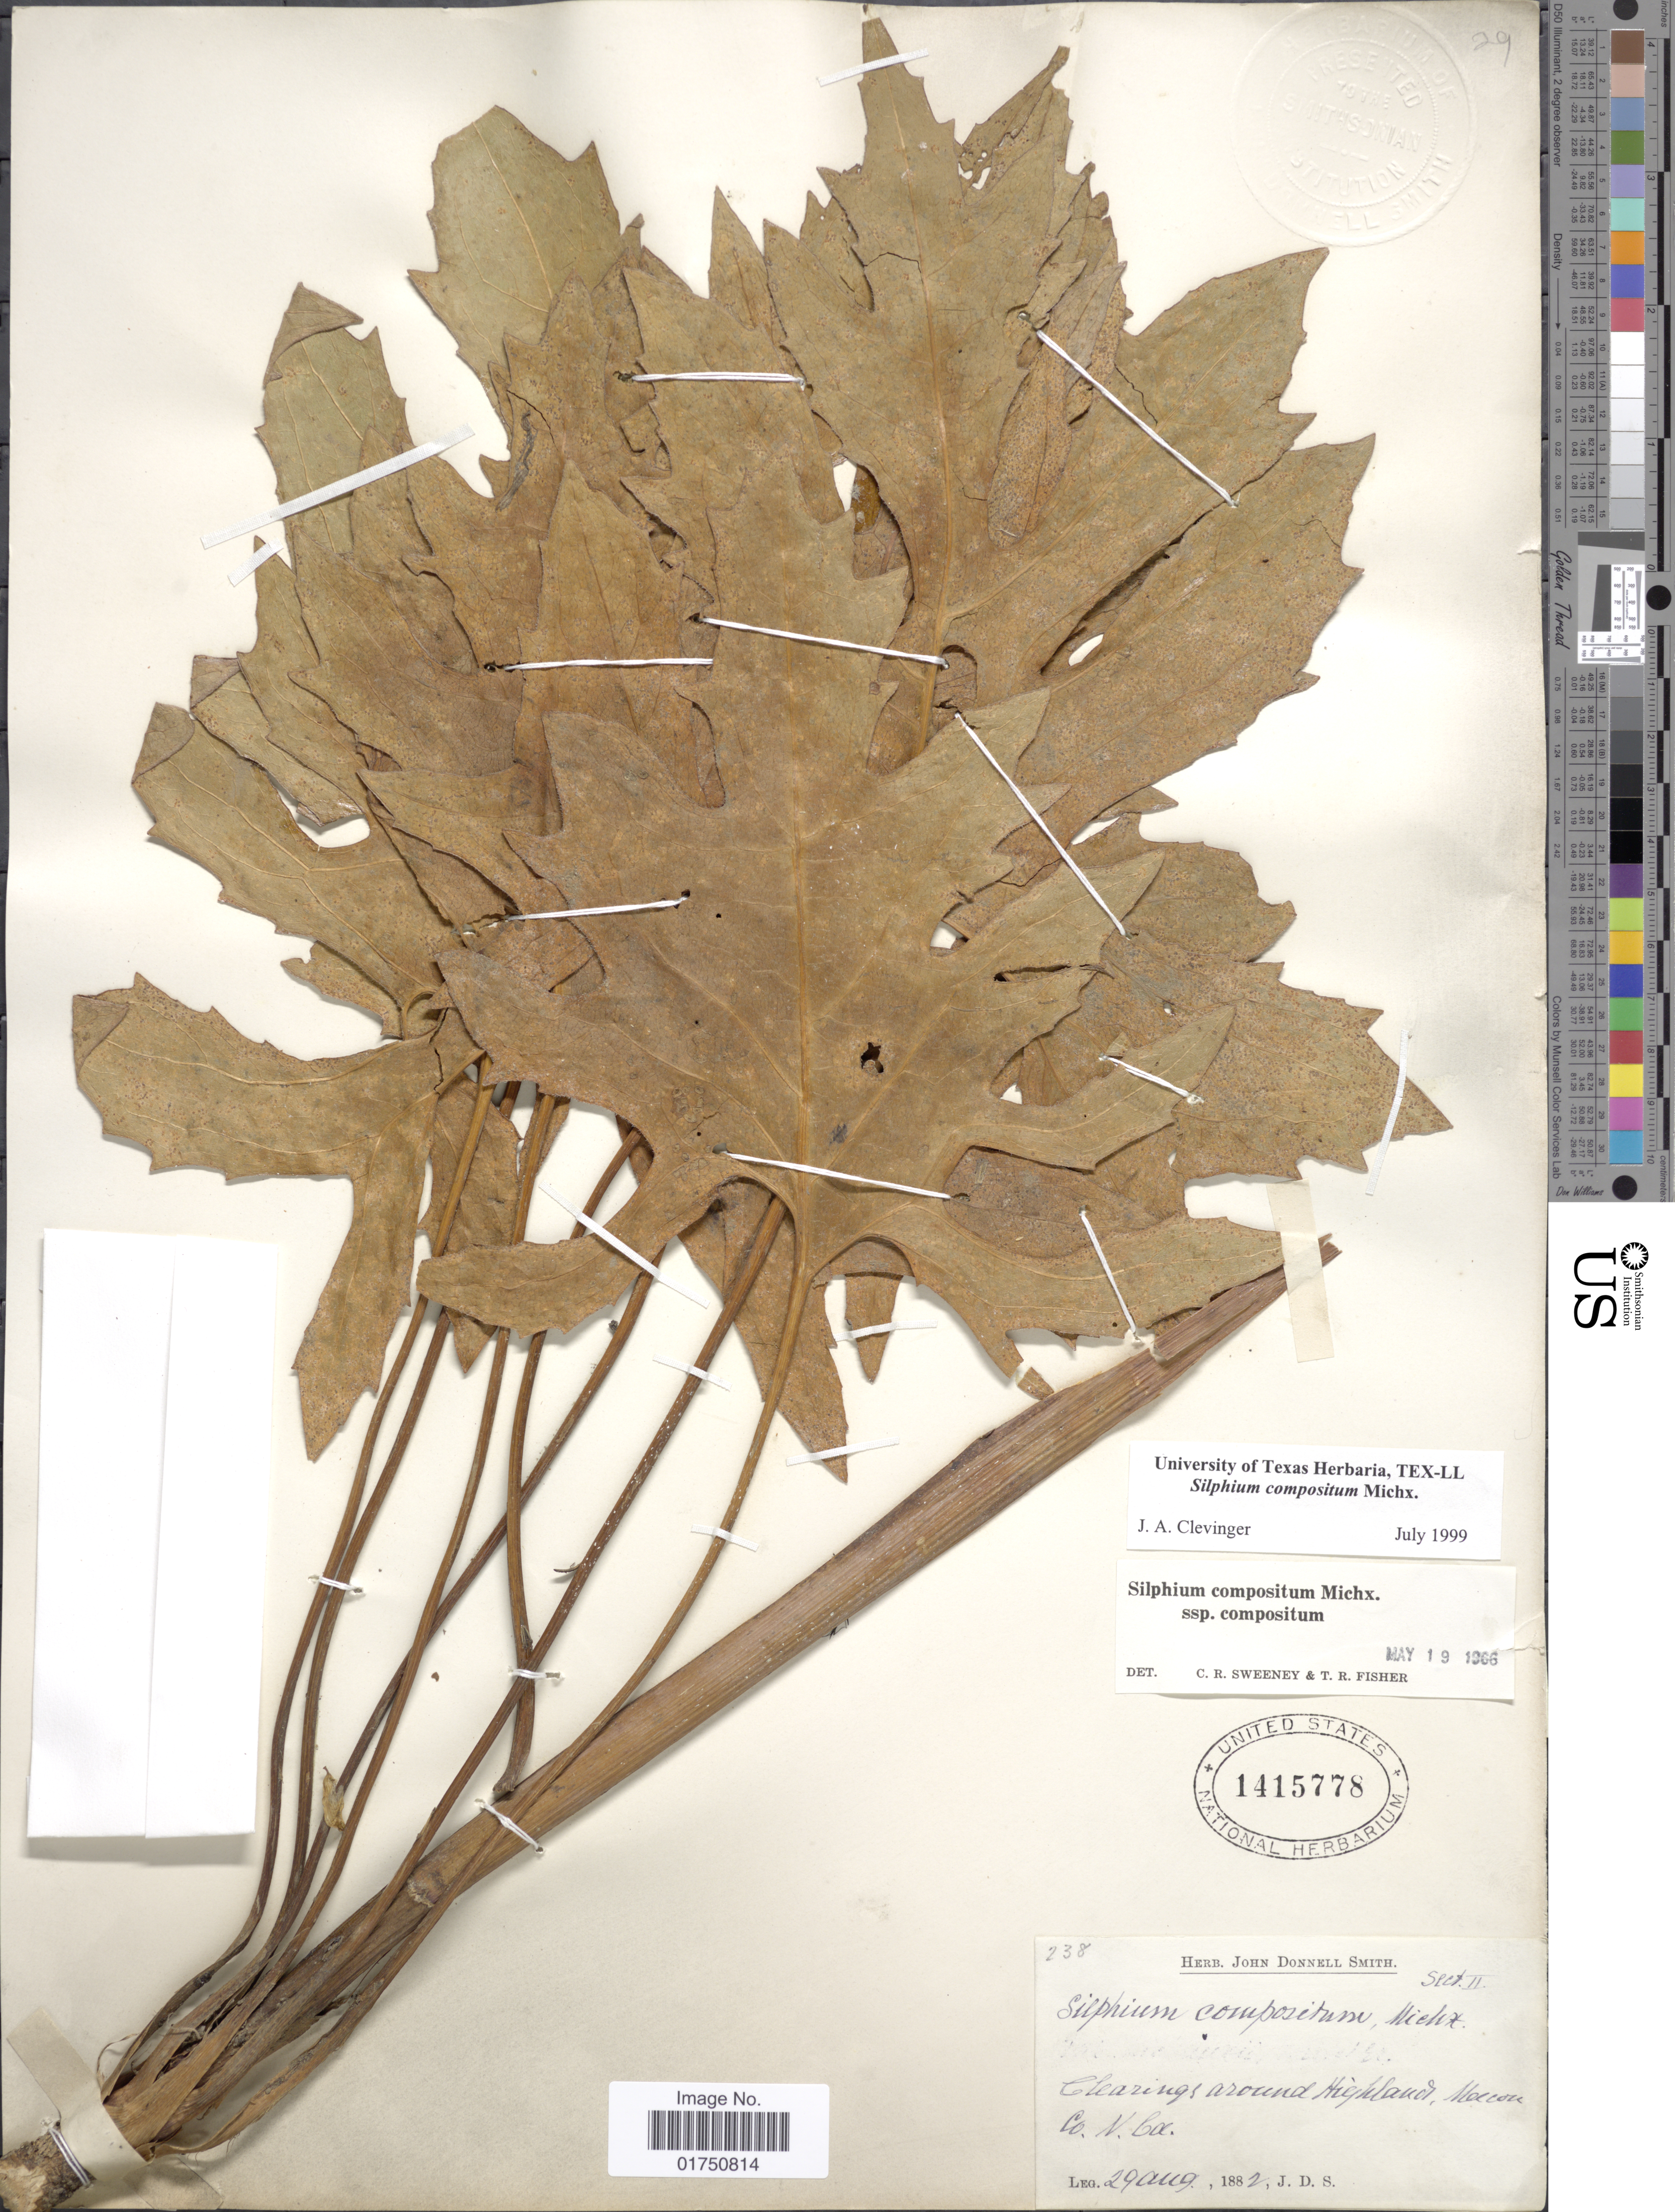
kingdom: Plantae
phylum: Tracheophyta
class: Magnoliopsida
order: Asterales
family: Asteraceae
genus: Silphium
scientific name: Silphium compositum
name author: Michx.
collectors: J. Donnell Smith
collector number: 238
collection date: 1882-08-29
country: United States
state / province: North Carolina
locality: Clearings around Highland, Macon Co. N.Ca.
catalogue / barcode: US 1415778